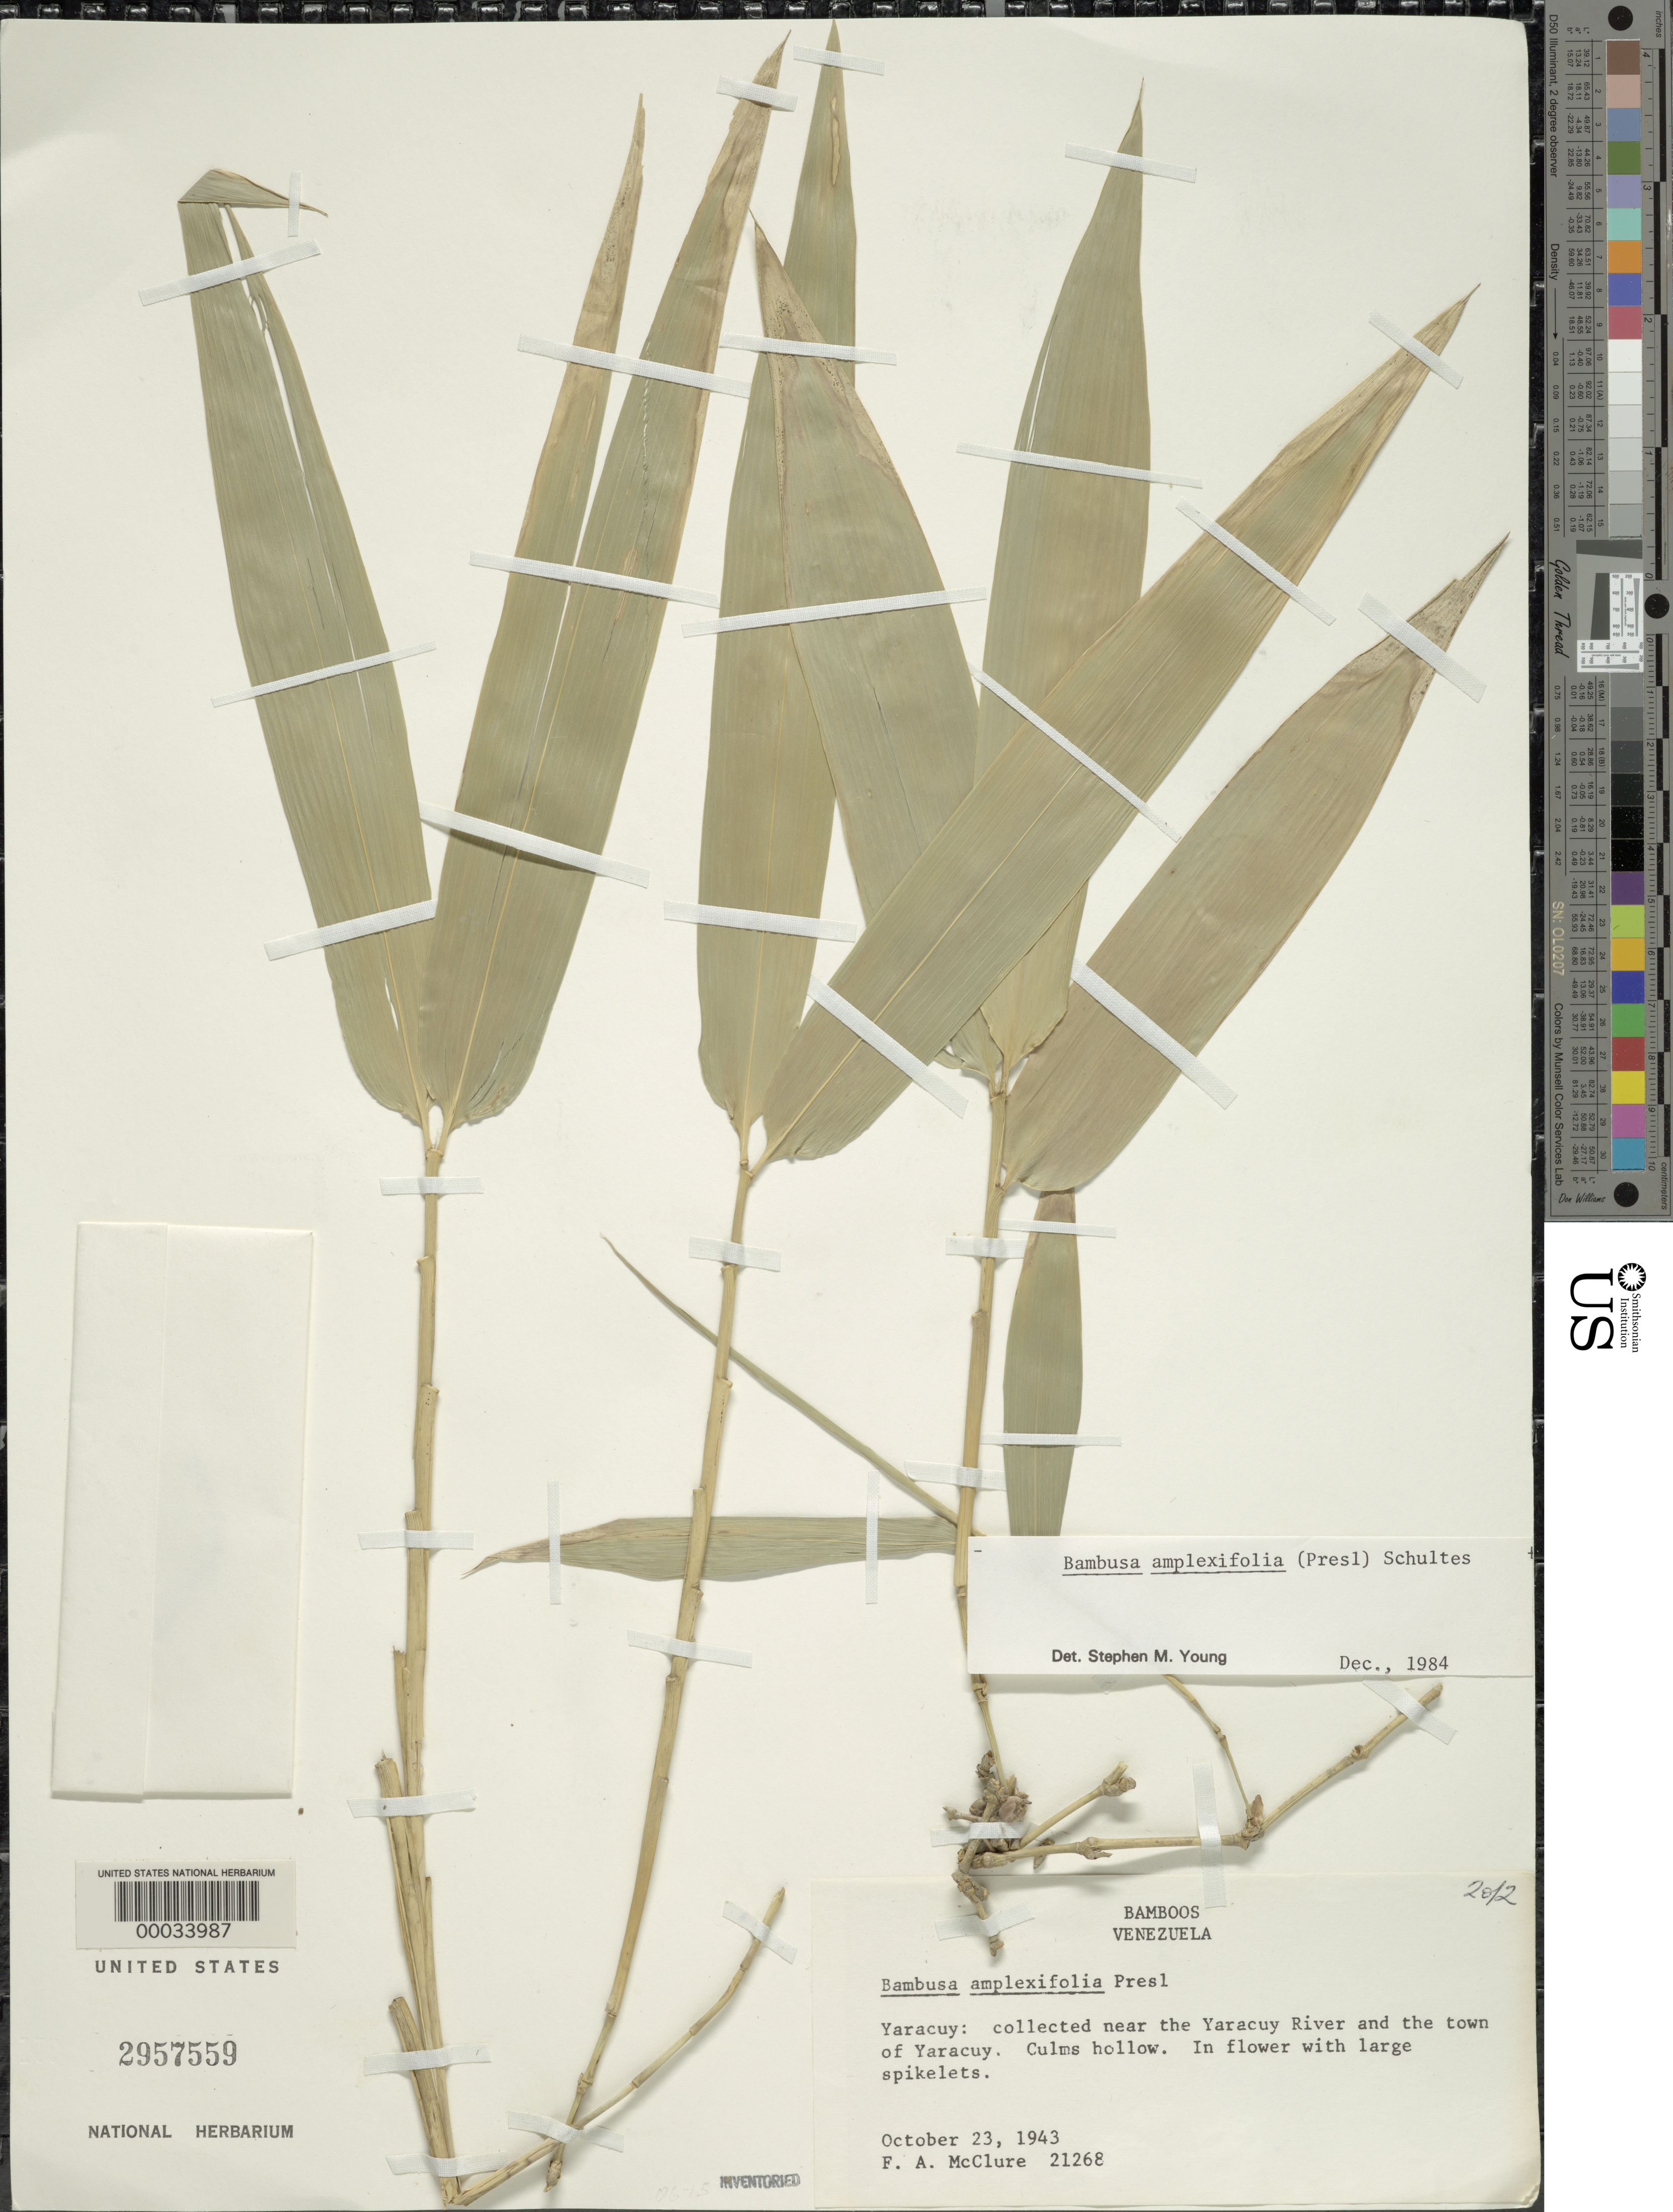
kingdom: Plantae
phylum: Tracheophyta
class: Liliopsida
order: Poales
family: Poaceae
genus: Guadua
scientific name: Guadua amplexifolia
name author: J. Presl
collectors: F. A. McClure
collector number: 21268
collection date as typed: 23 Oct 1943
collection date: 1943-10-23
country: Venezuela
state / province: Yaracuy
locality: Yaracuy, yaracuy river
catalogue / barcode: US 2957559